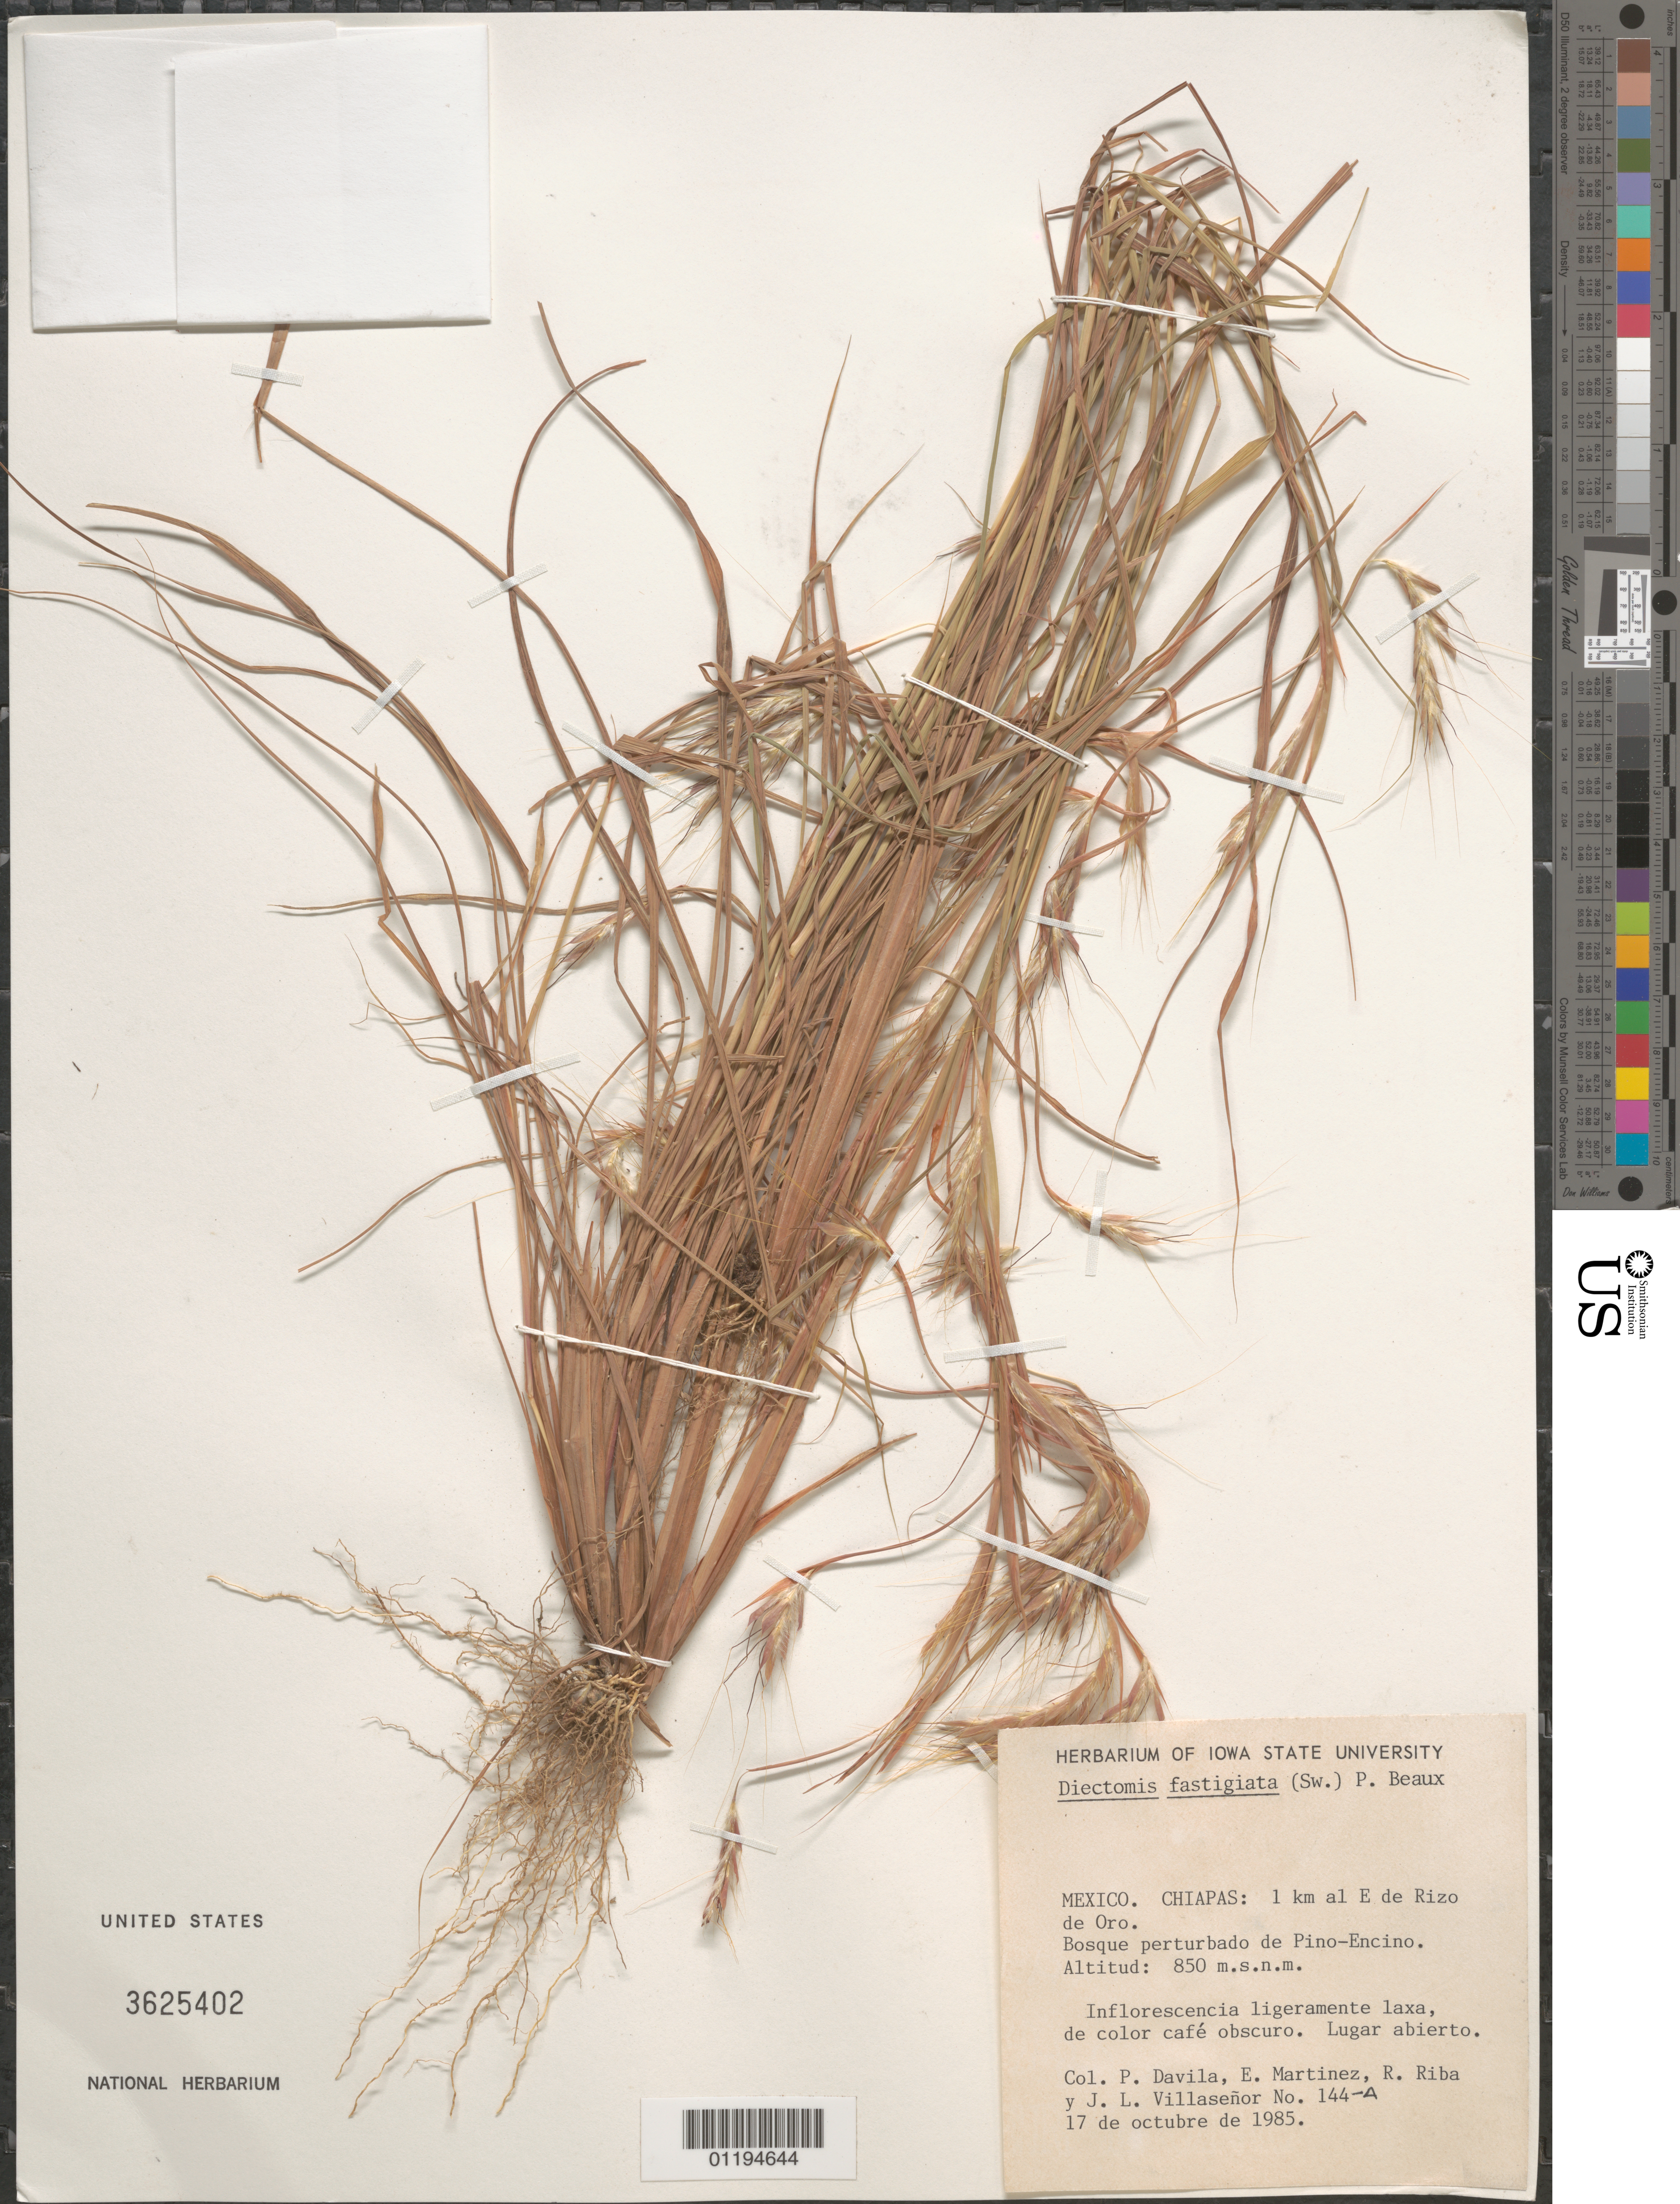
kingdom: Plantae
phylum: Tracheophyta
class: Liliopsida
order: Poales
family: Poaceae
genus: Diectomis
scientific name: Diectomis fastigiata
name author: (Sw.) P. Beauv.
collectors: P. Dávila, E. Martínez, R. Riba & J. Villaseñor R.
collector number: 144-A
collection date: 1985-10-17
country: Mexico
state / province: Chiapas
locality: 1km E of Rizo de Oro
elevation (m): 850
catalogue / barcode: US 3625402